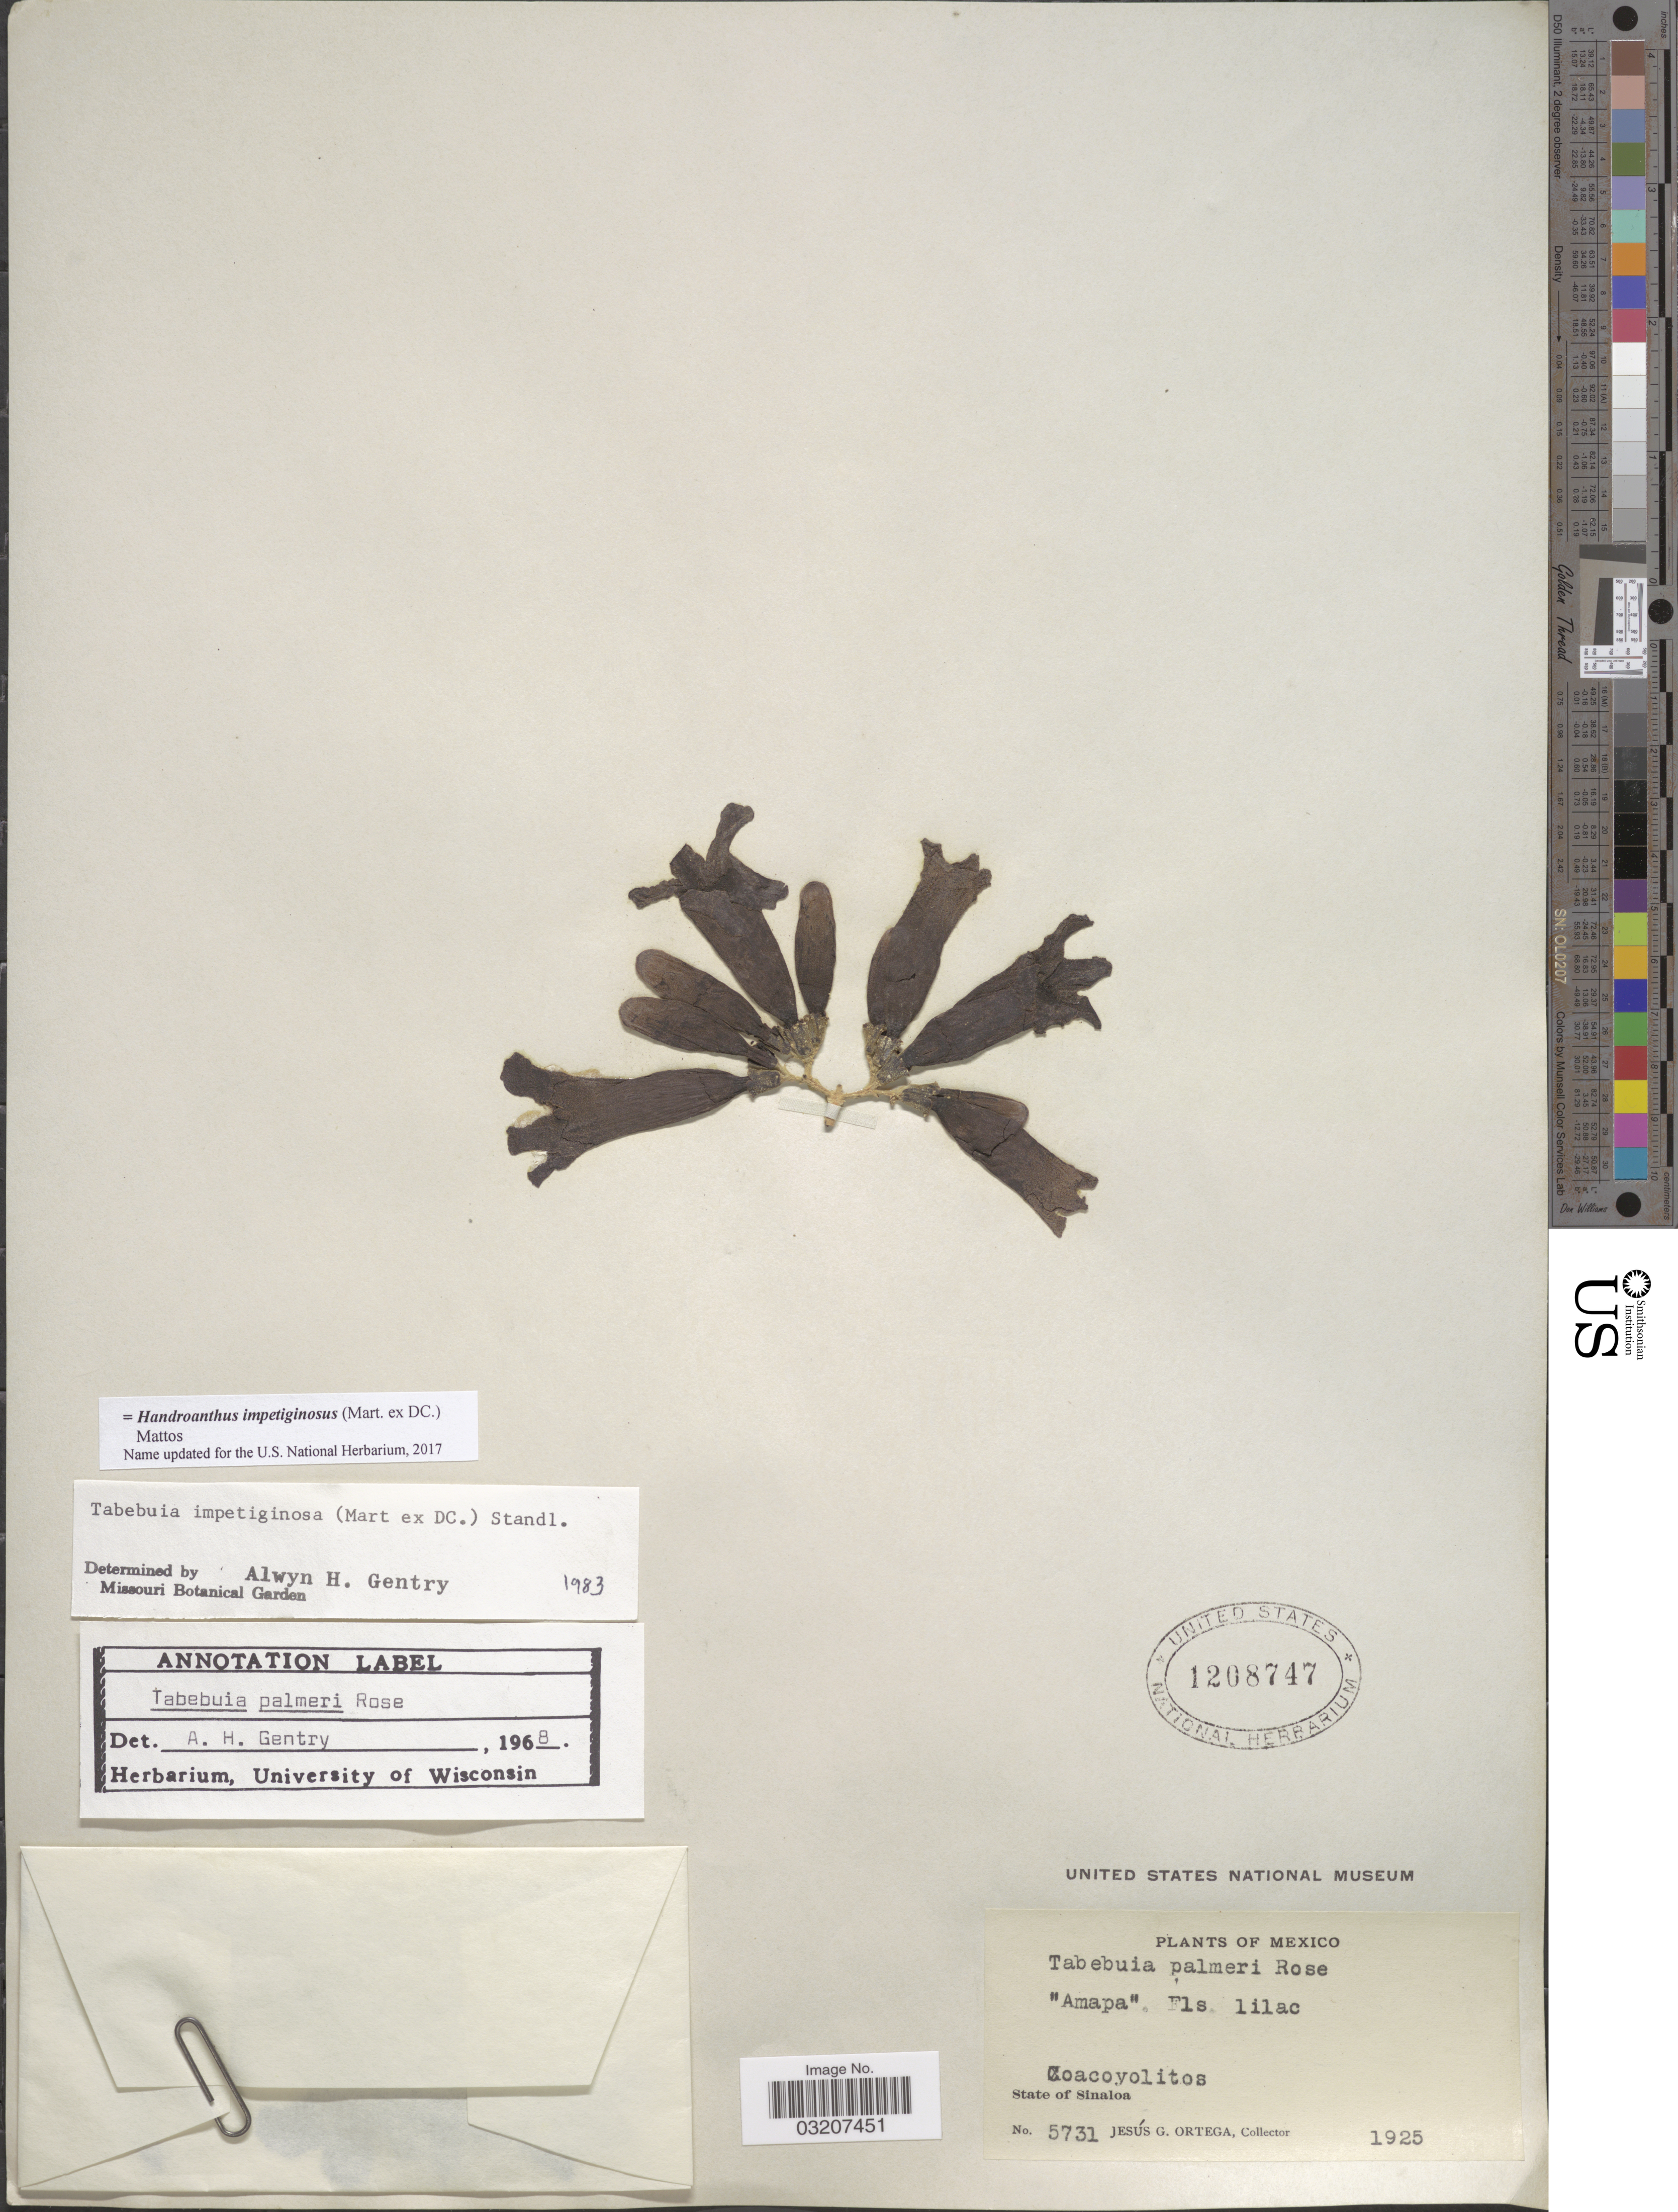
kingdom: Plantae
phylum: Tracheophyta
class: Magnoliopsida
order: Lamiales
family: Bignoniaceae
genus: Handroanthus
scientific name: Handroanthus impetiginosus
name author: (Mart. ex DC.) Mattos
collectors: J. Ortega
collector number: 5731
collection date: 1925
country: Mexico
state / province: Sinaloa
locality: Coacoyolitos.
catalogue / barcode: US 1208747